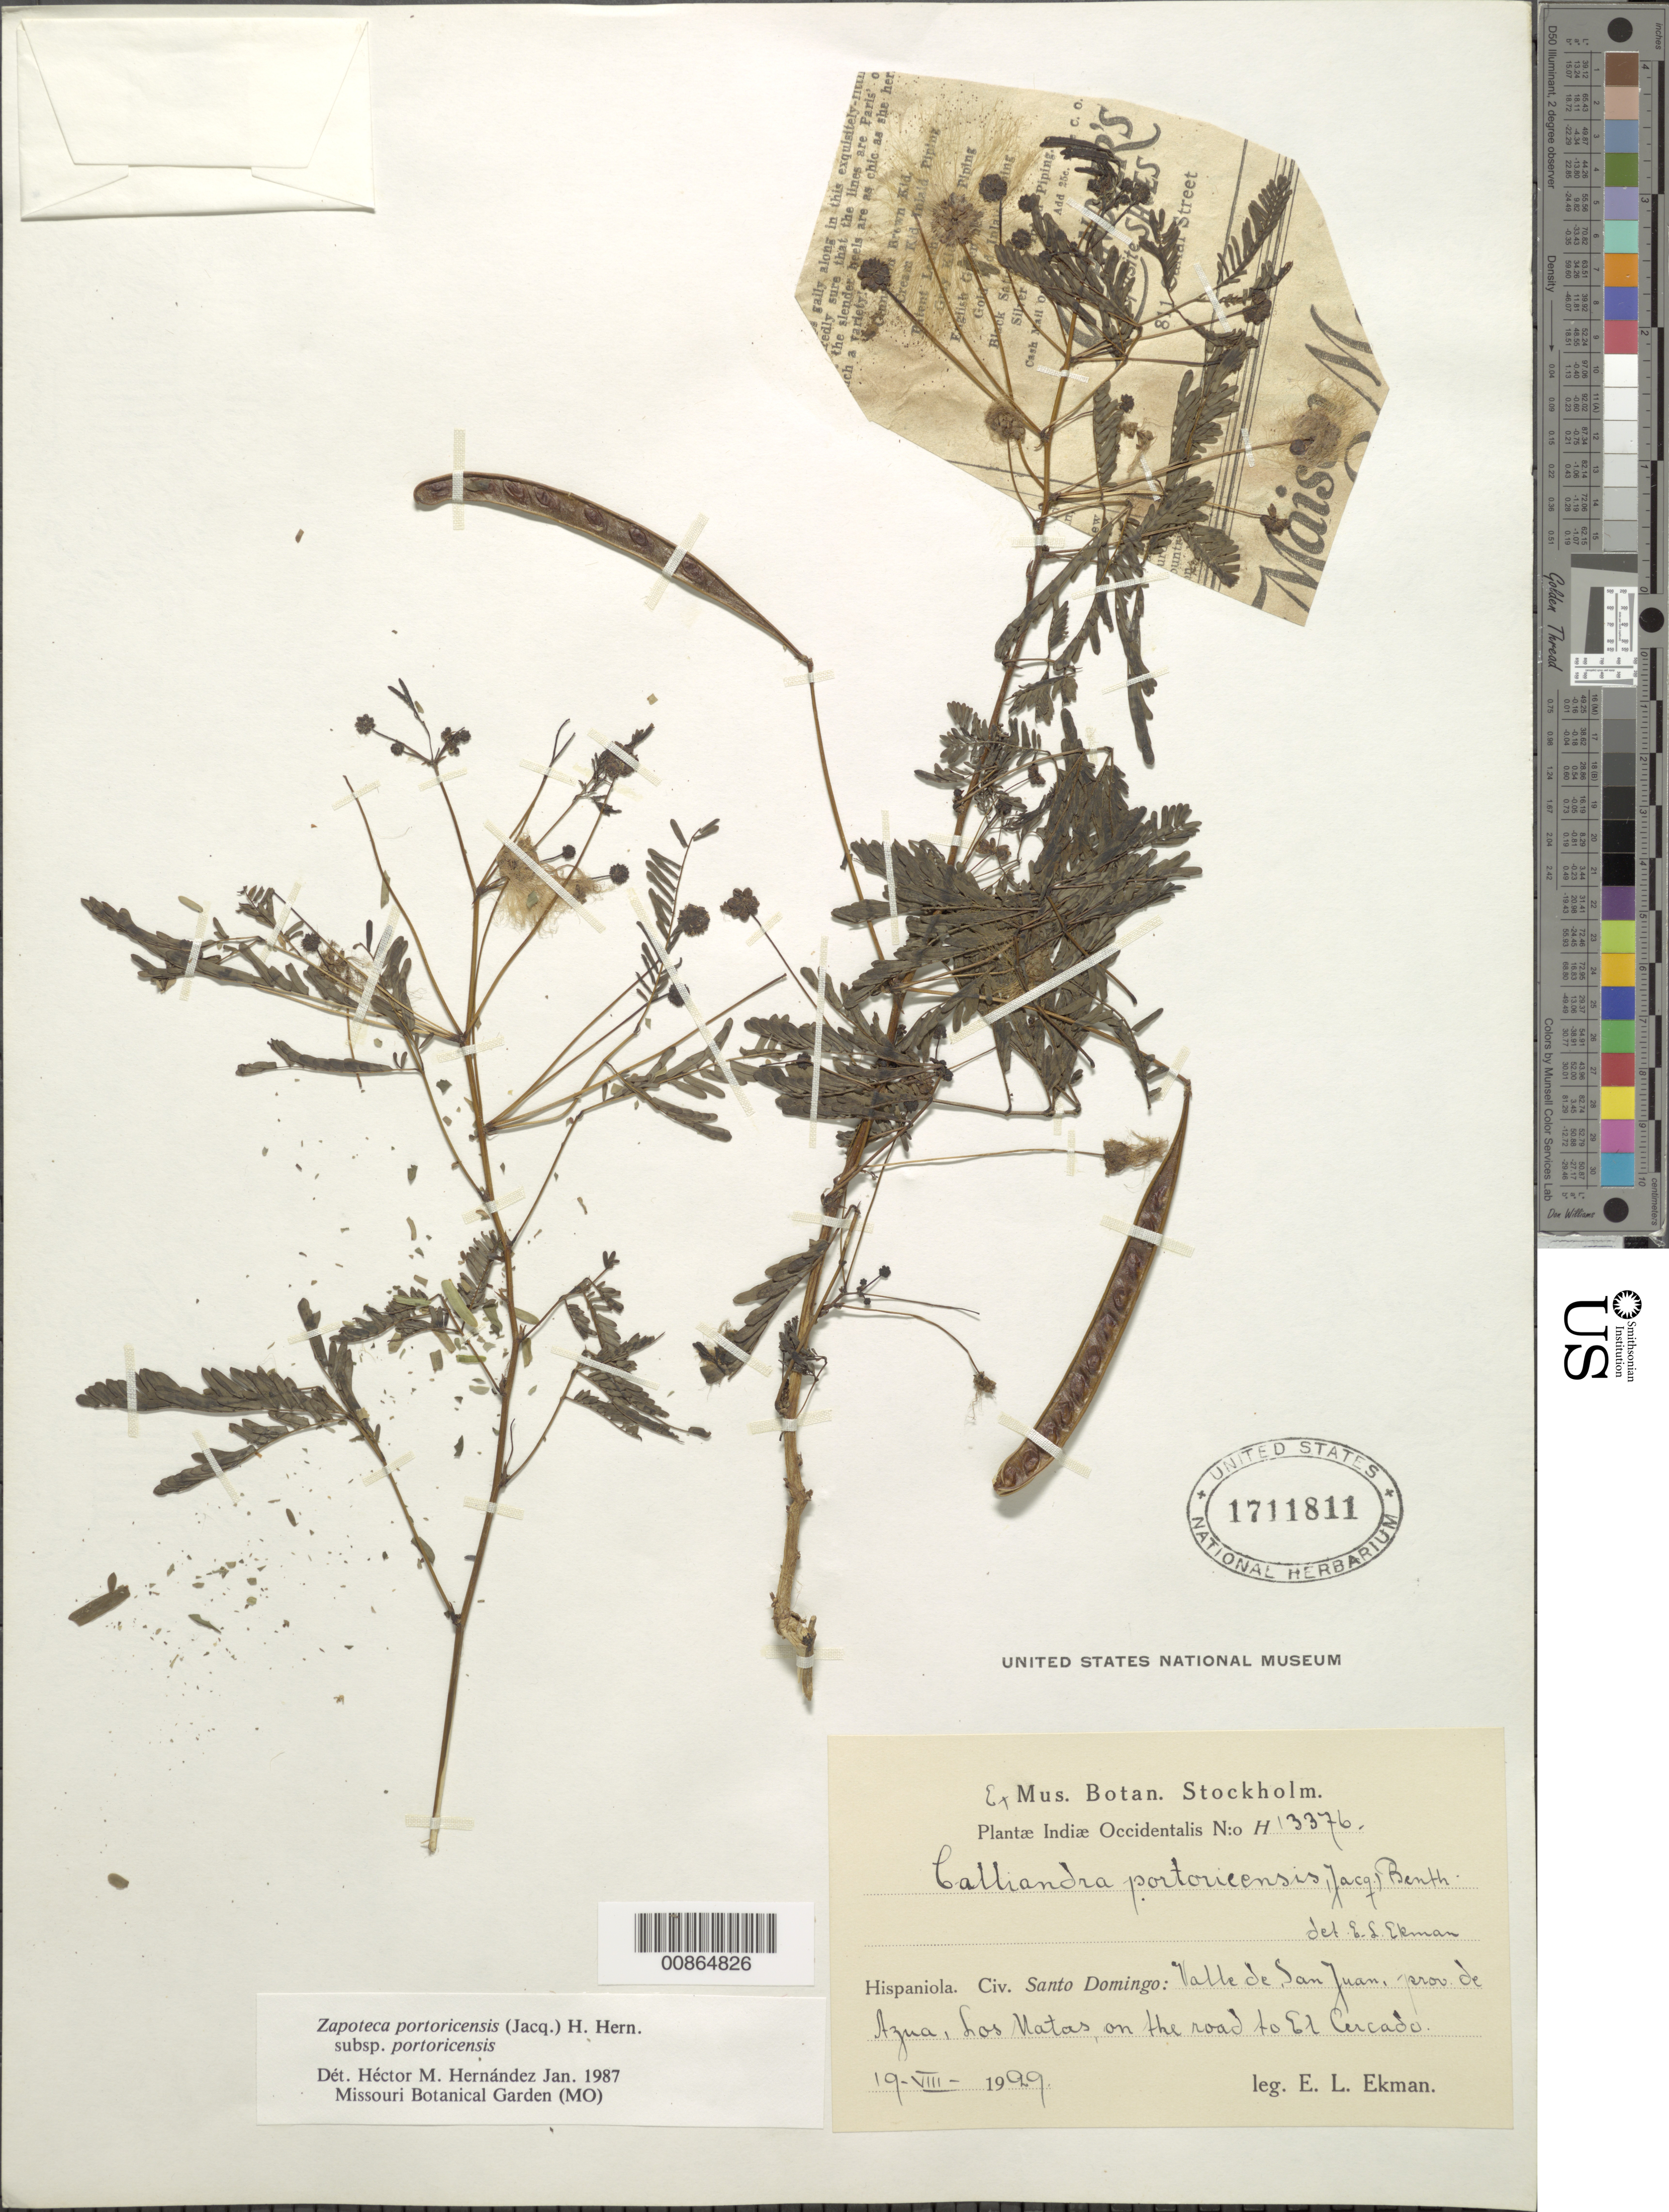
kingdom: Plantae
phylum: Tracheophyta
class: Magnoliopsida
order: Fabales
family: Fabaceae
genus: Zapoteca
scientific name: Zapoteca portoricensis subsp. portoricensis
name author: (Jacq.) H.M. Hern.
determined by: Hernandez, H. M., (MO), Missouri Botanical Garden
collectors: E. L. Ekman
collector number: H 13376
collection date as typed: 19 Aug 1929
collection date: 1929-08-19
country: Dominican Republic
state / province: Azua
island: Hispaniola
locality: Valle de San Juan, Las Matas, on the road to El Cercado.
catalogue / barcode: US 1711811